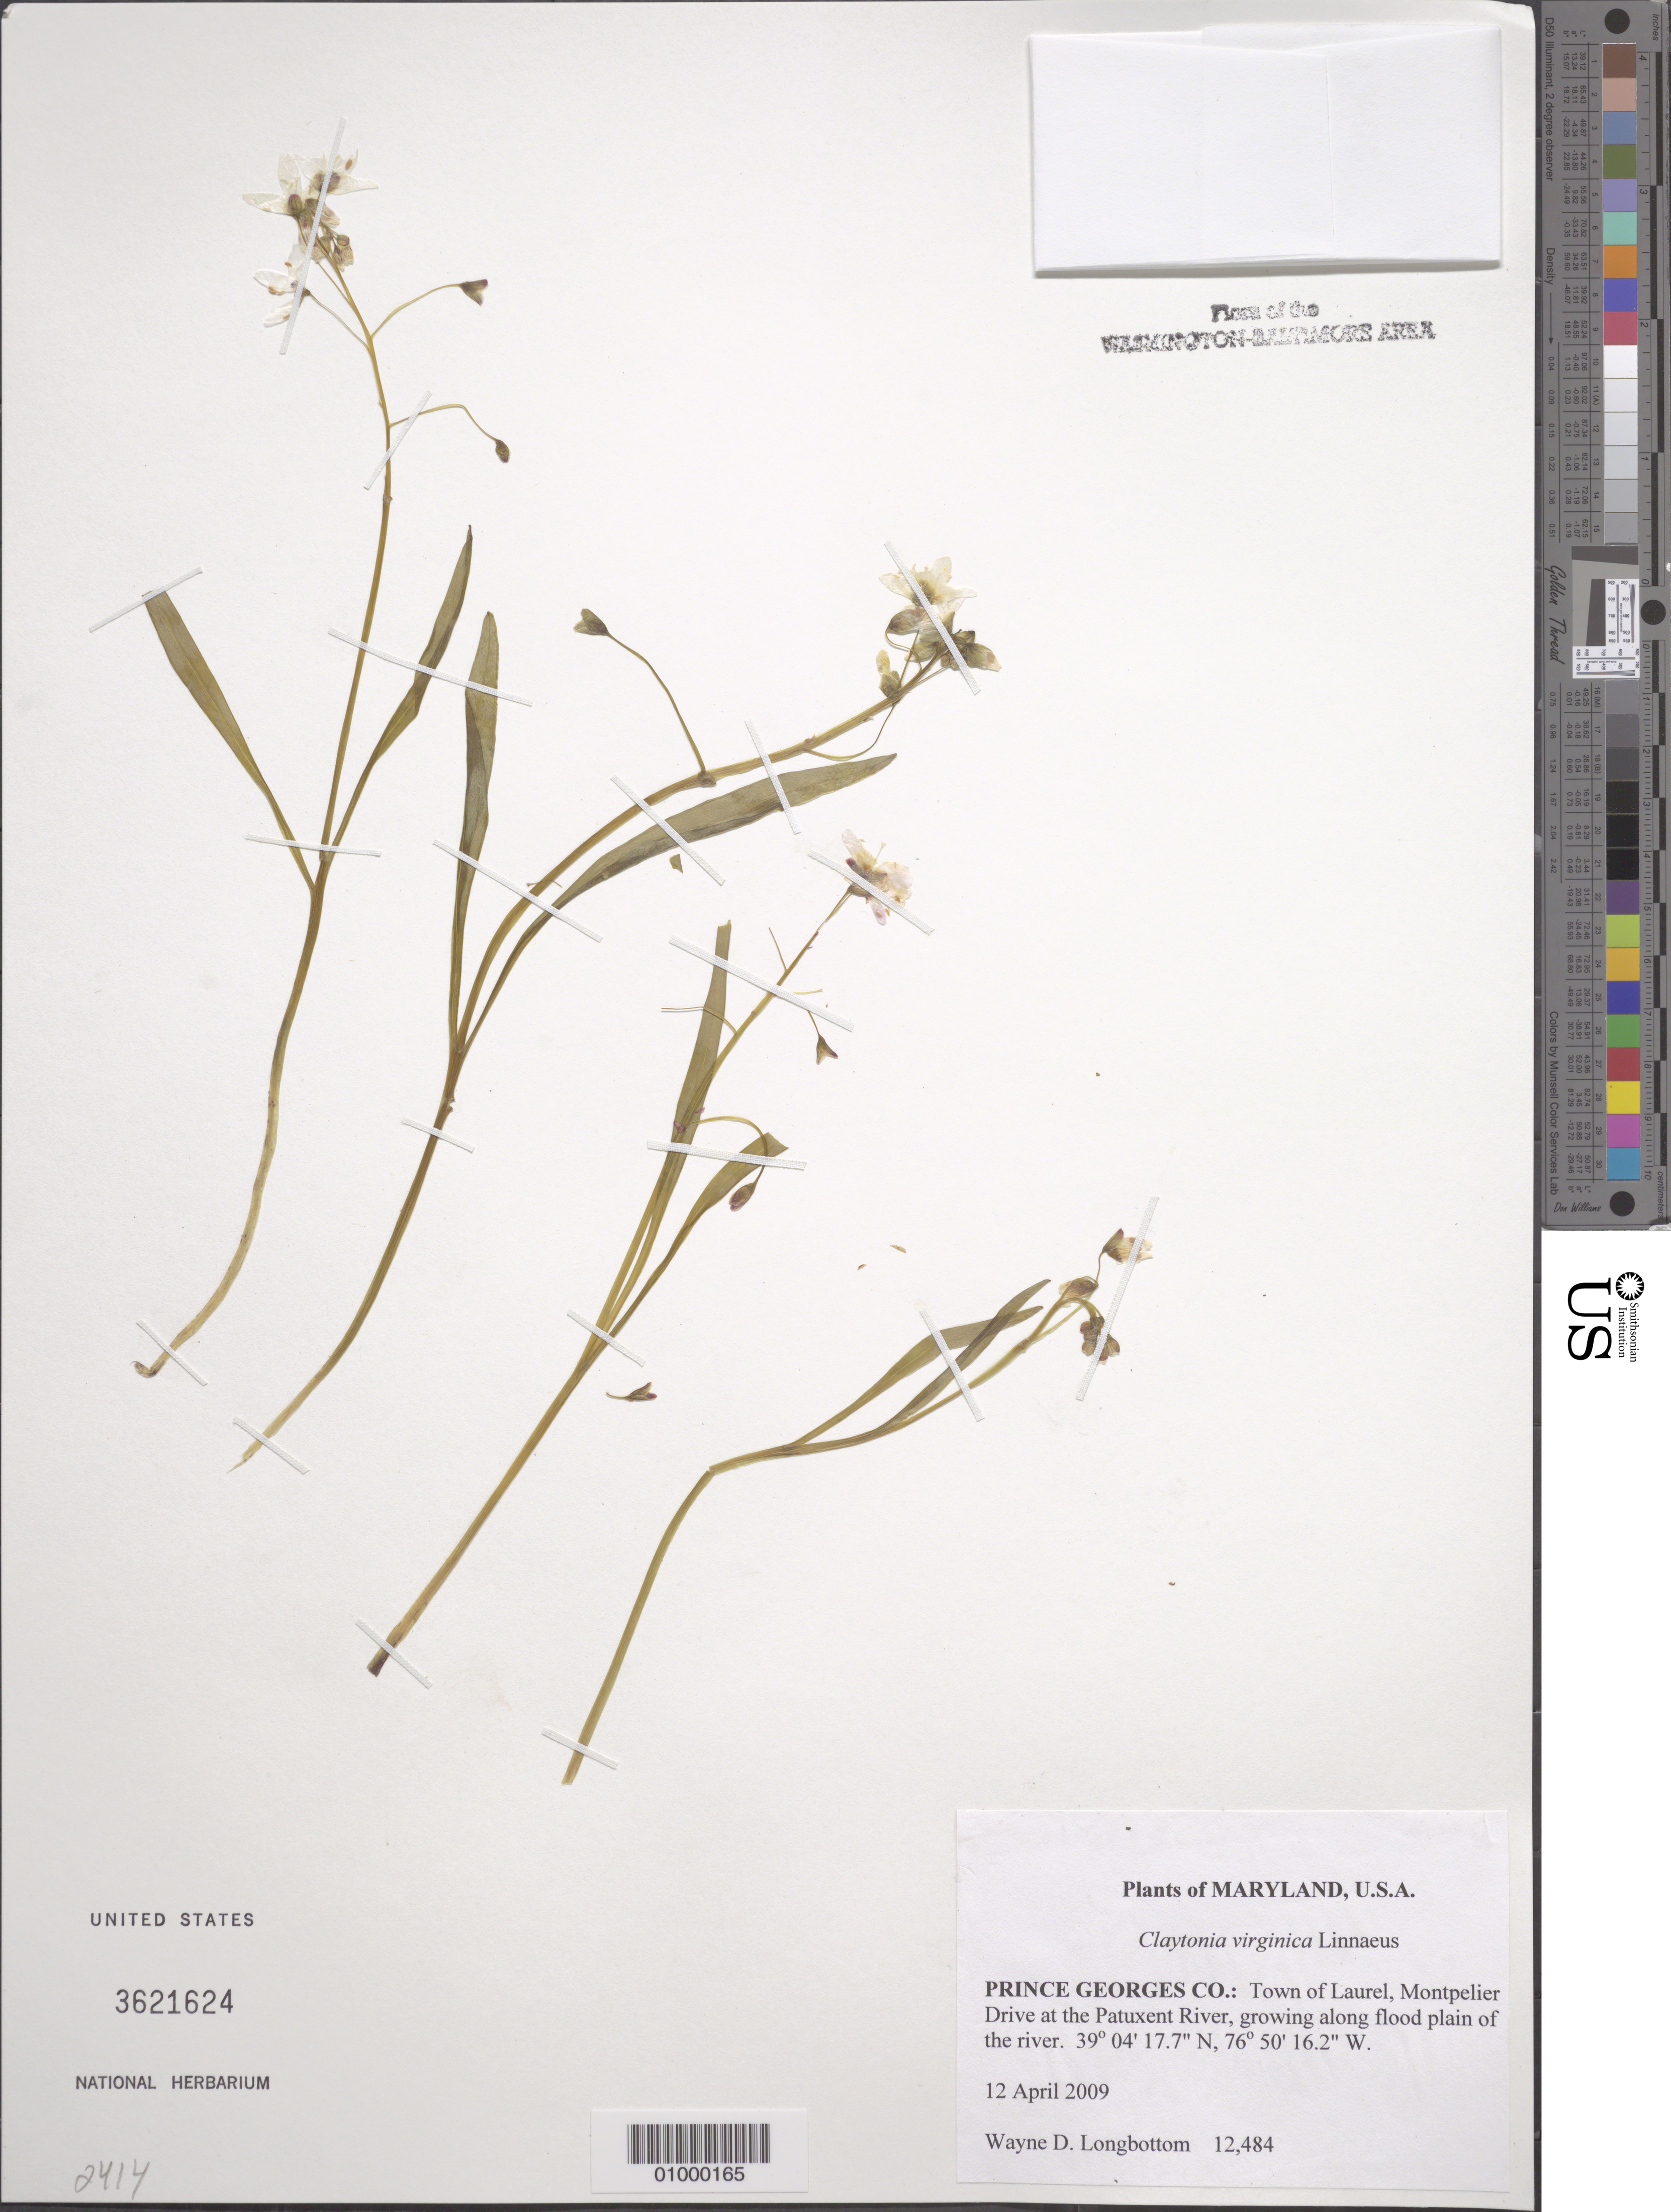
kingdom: Plantae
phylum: Tracheophyta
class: Magnoliopsida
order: Caryophyllales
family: Montiaceae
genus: Claytonia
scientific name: Claytonia virginica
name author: L.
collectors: W. D. Longbottom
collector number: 12484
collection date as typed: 12 April 2009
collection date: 2009-04-12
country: United States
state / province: Maryland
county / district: Prince George's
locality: Town of Laurel, Montpelier Drive at the Patuxent River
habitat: growing along flood plain of the river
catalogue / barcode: US 3621624